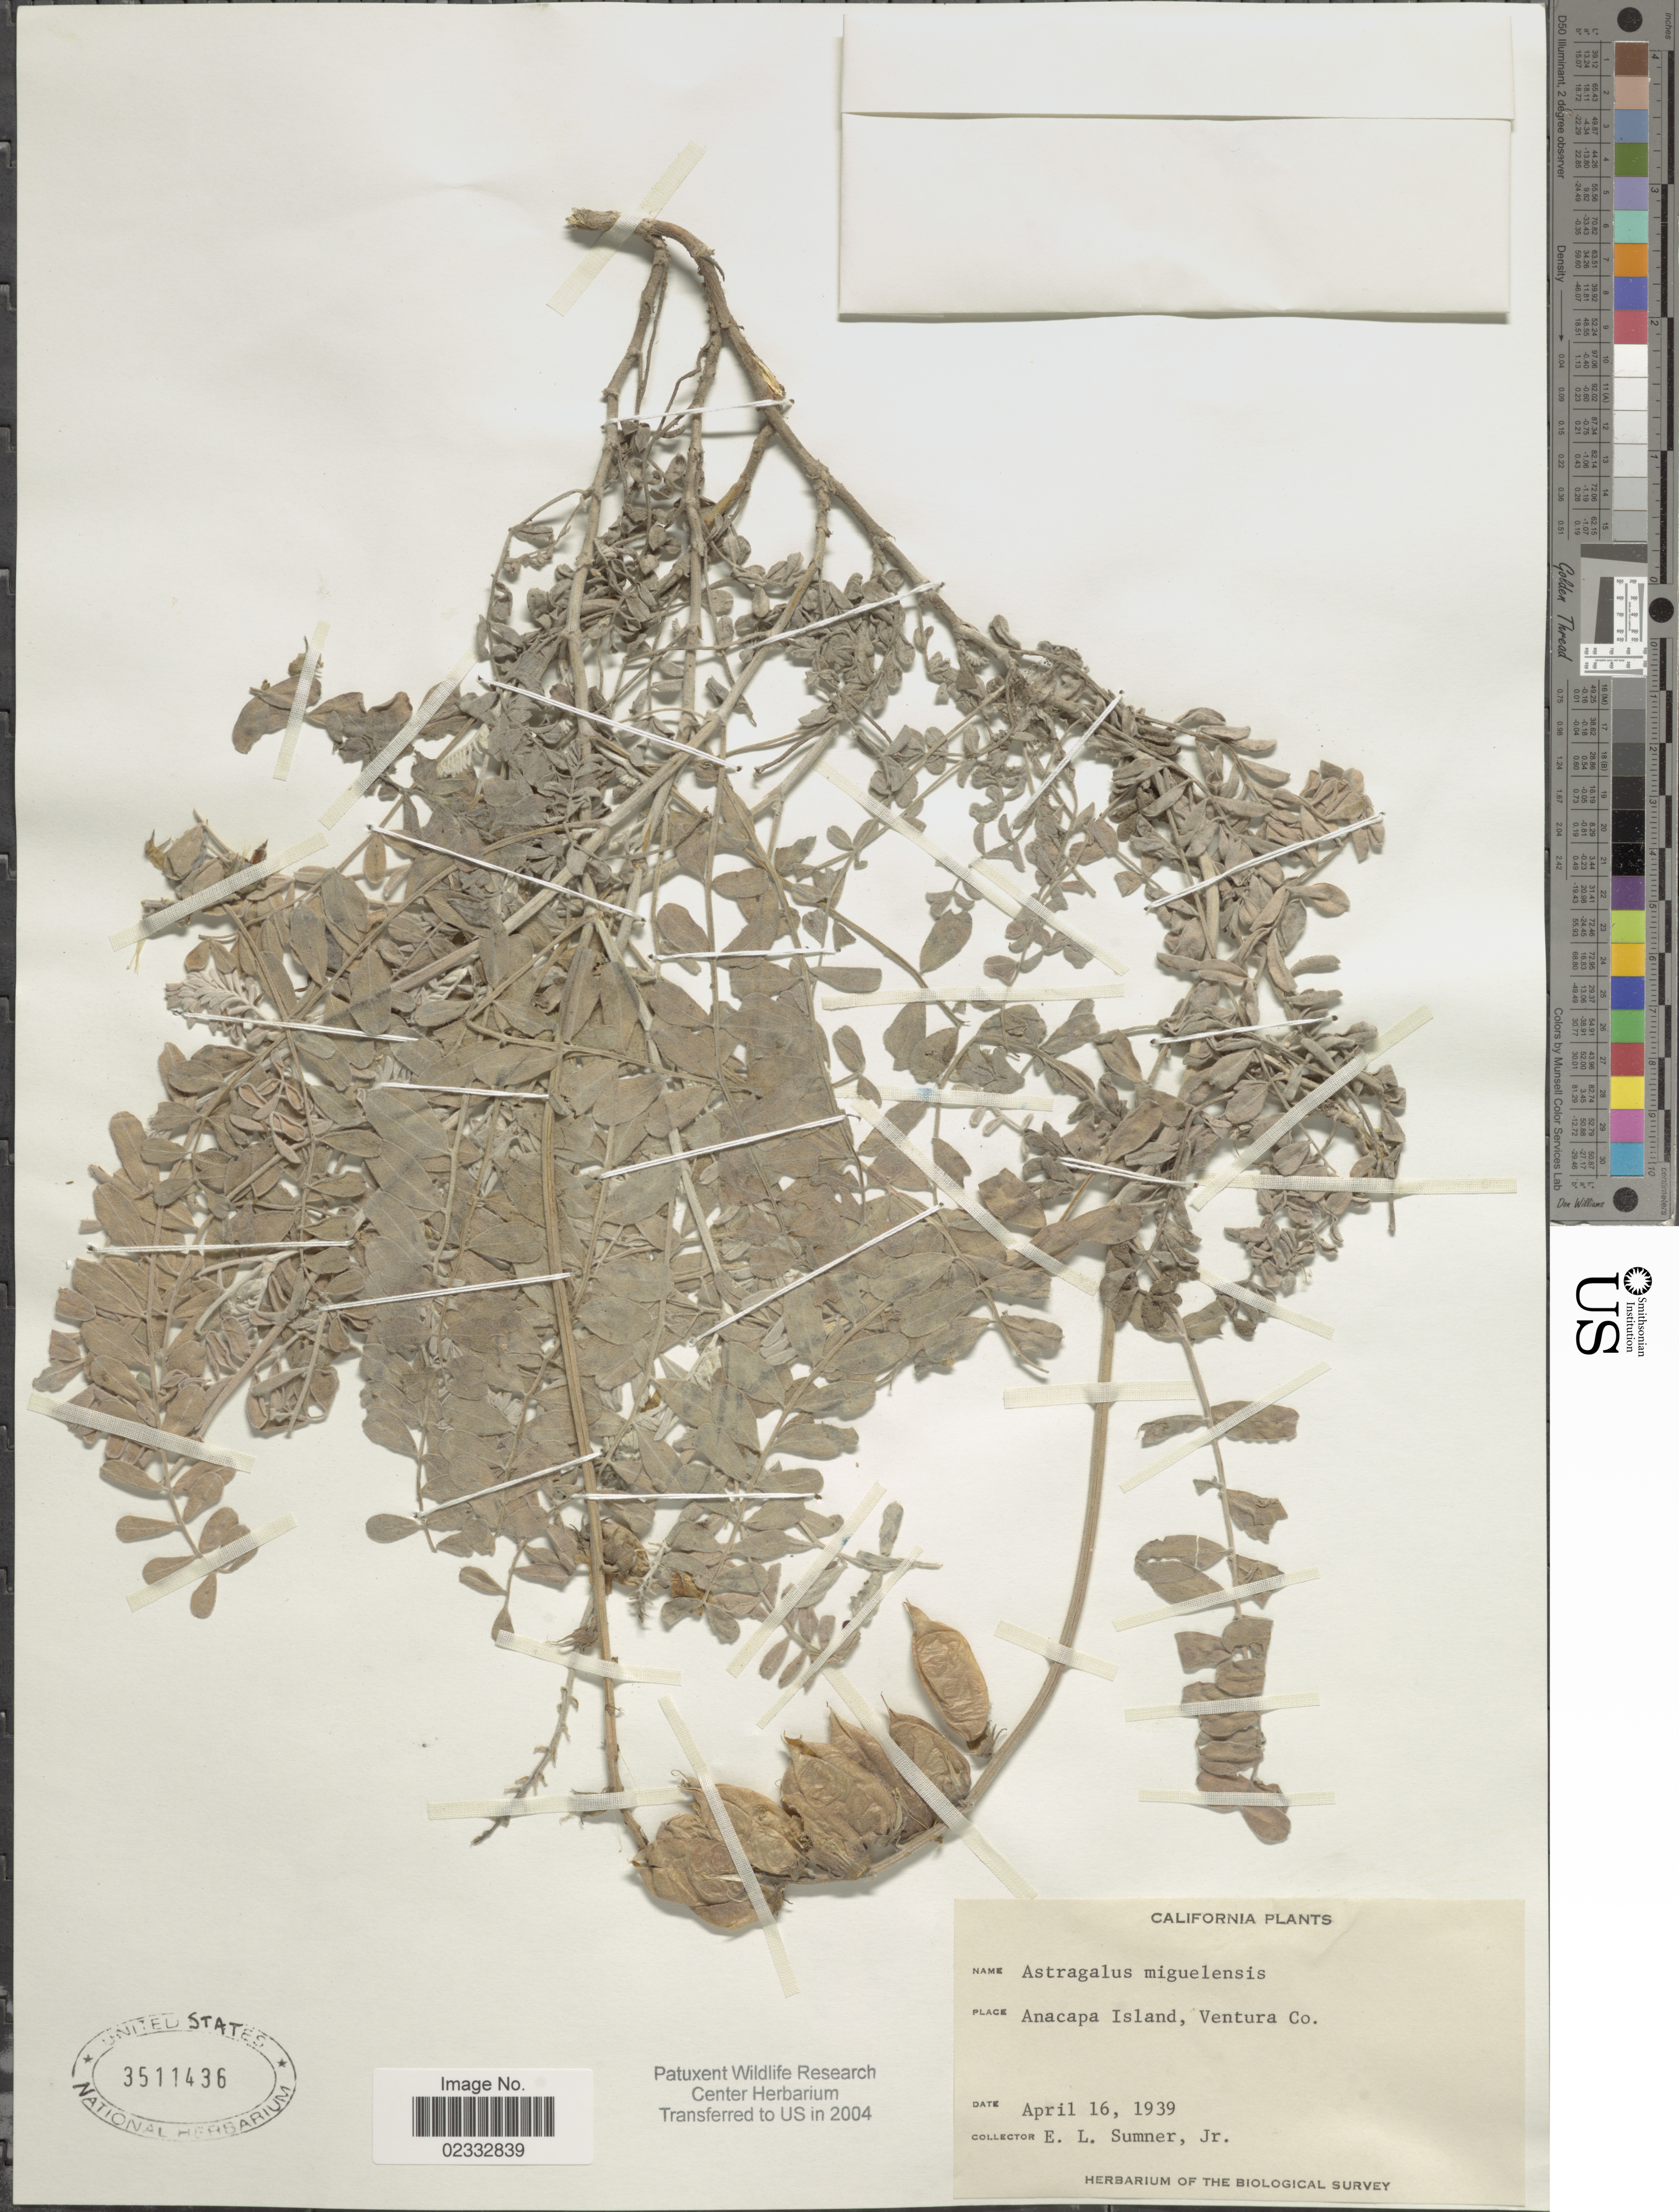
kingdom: Plantae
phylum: Tracheophyta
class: Magnoliopsida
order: Fabales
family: Fabaceae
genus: Astragalus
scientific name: Astragalus miguelensis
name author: Greene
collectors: E. Sumner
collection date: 1939-04-16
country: United States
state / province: California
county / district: Ventura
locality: Anacapa Island, Ventura Co.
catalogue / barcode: US 3511436